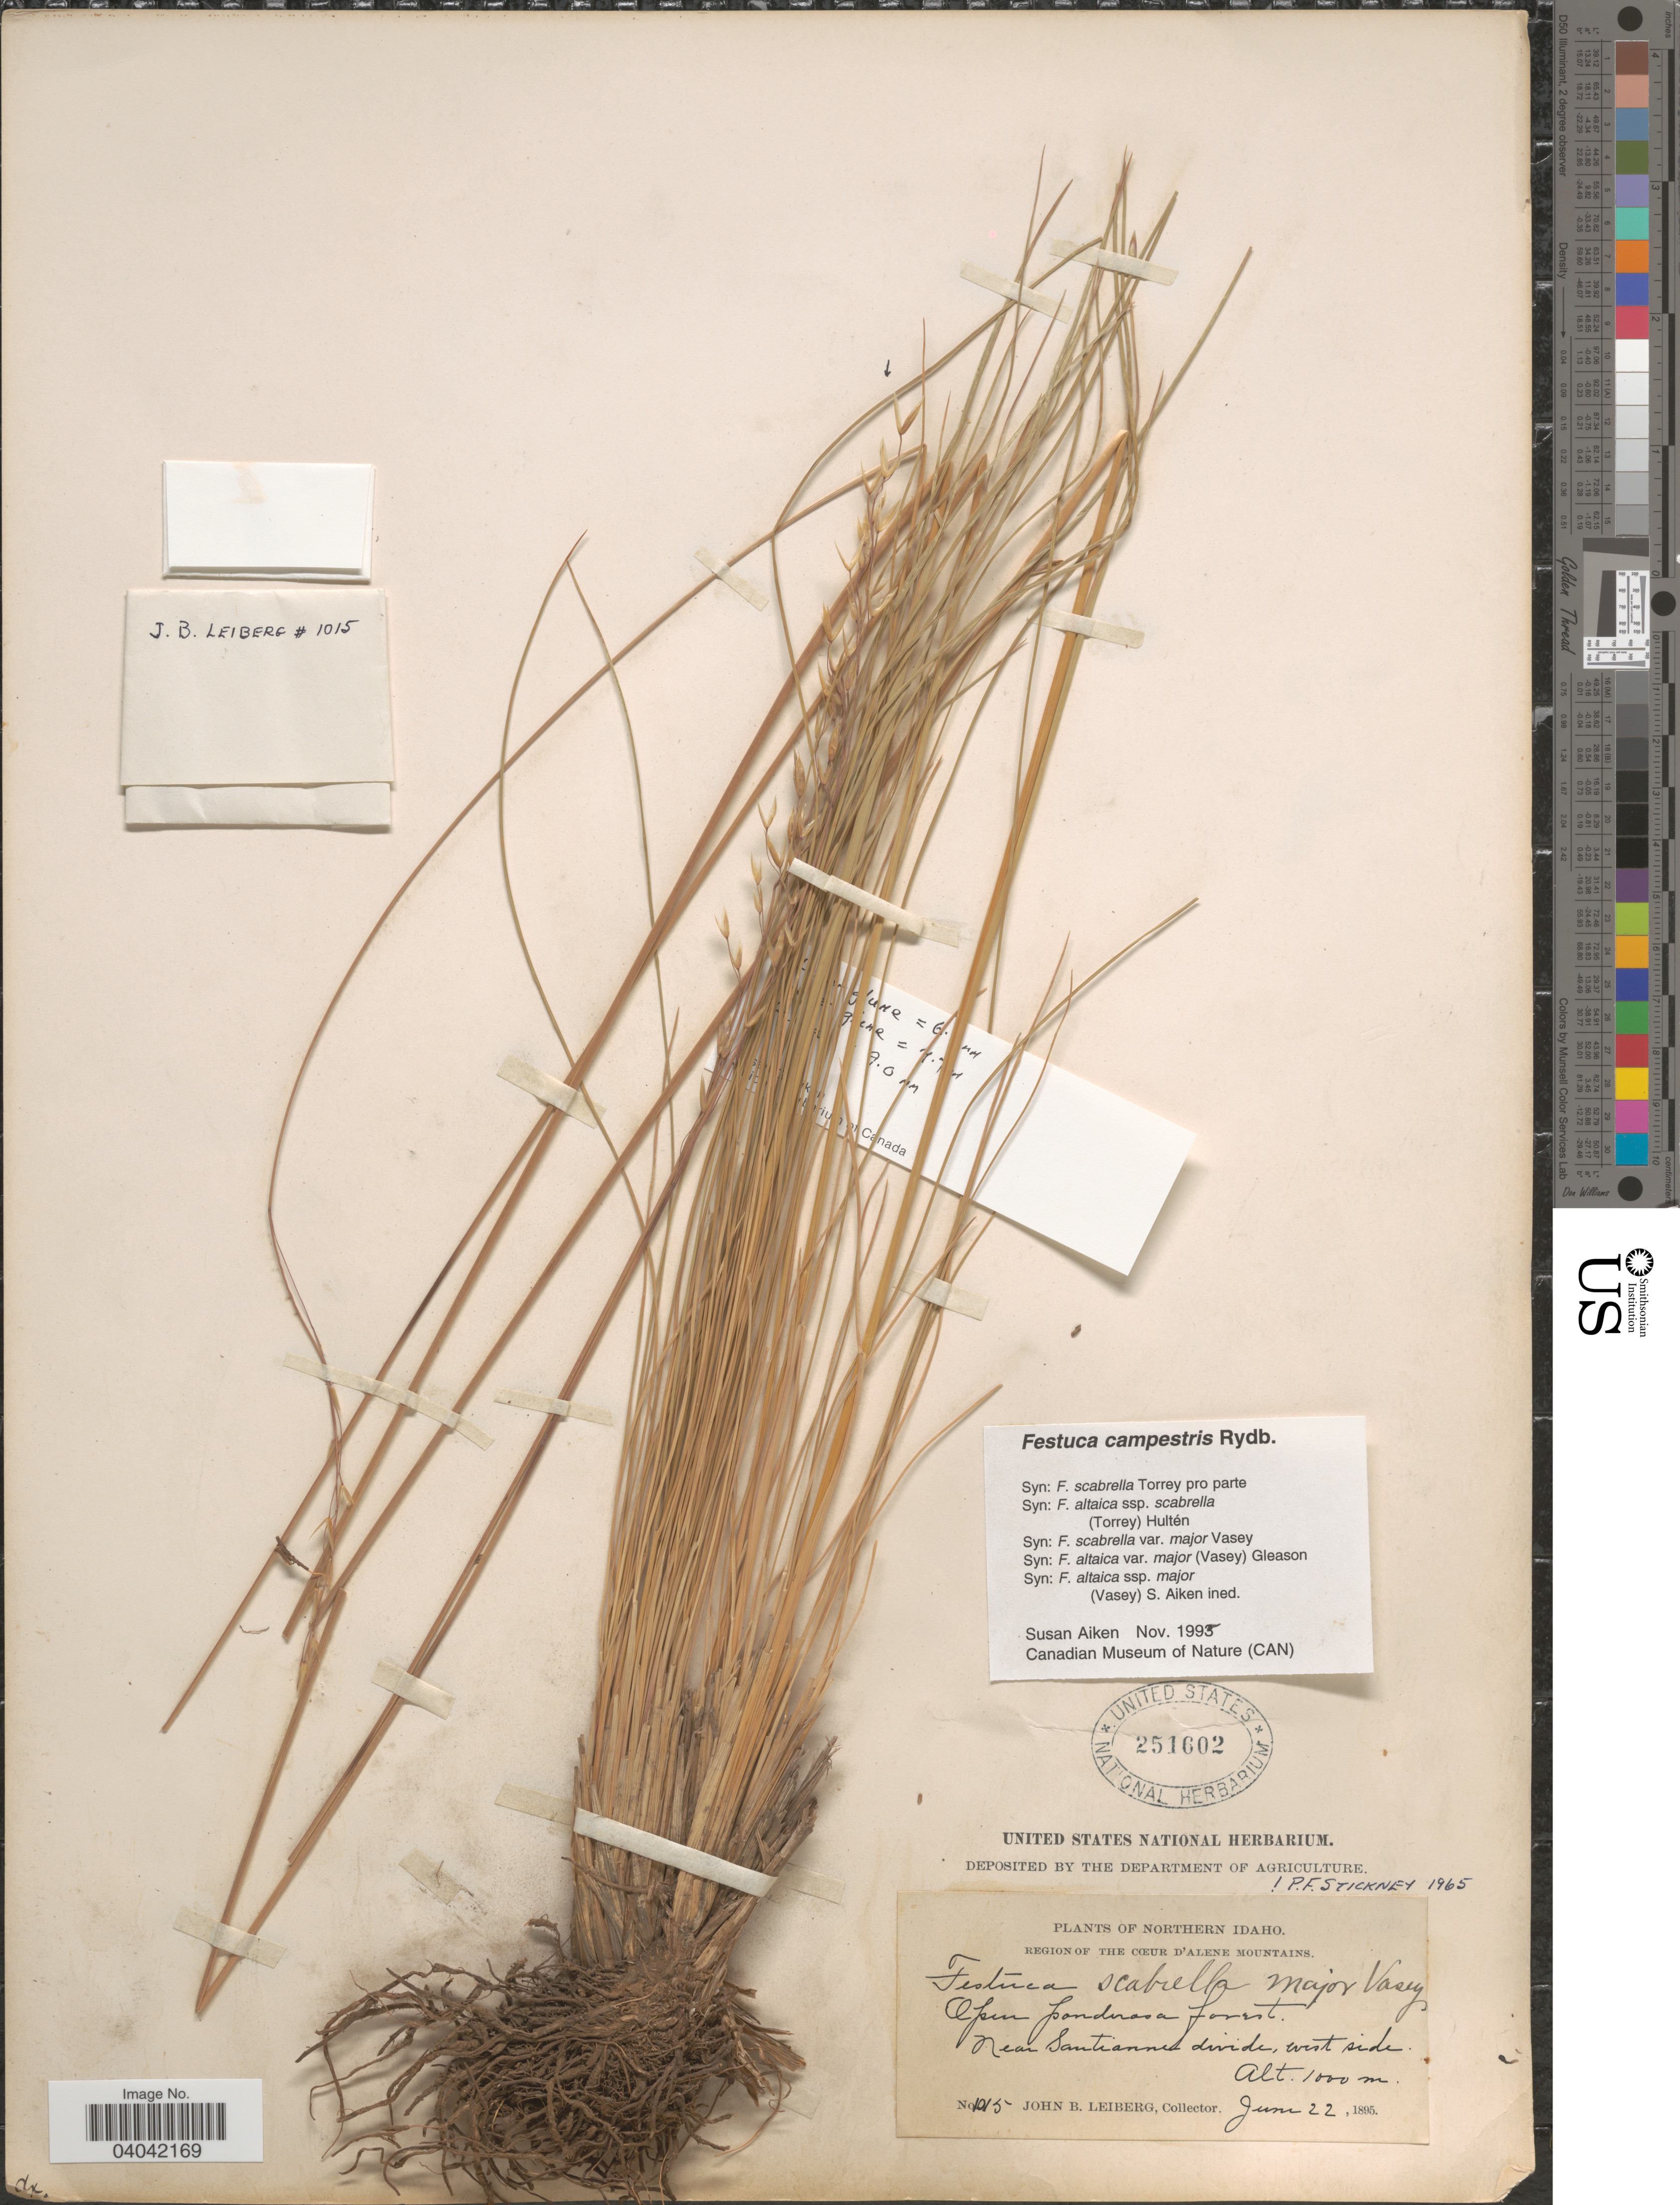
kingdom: Plantae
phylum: Tracheophyta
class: Liliopsida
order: Poales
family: Poaceae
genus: Festuca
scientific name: Festuca campestris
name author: Rydb.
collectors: J. B. Leiberg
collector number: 1015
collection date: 1895-06-22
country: United States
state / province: Idaho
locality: Northern Idaho. Region of the Cœur D'Alene Mountains. Open ponderosa forest. Near Santianne divide, west side.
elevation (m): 1000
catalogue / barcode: US 251602